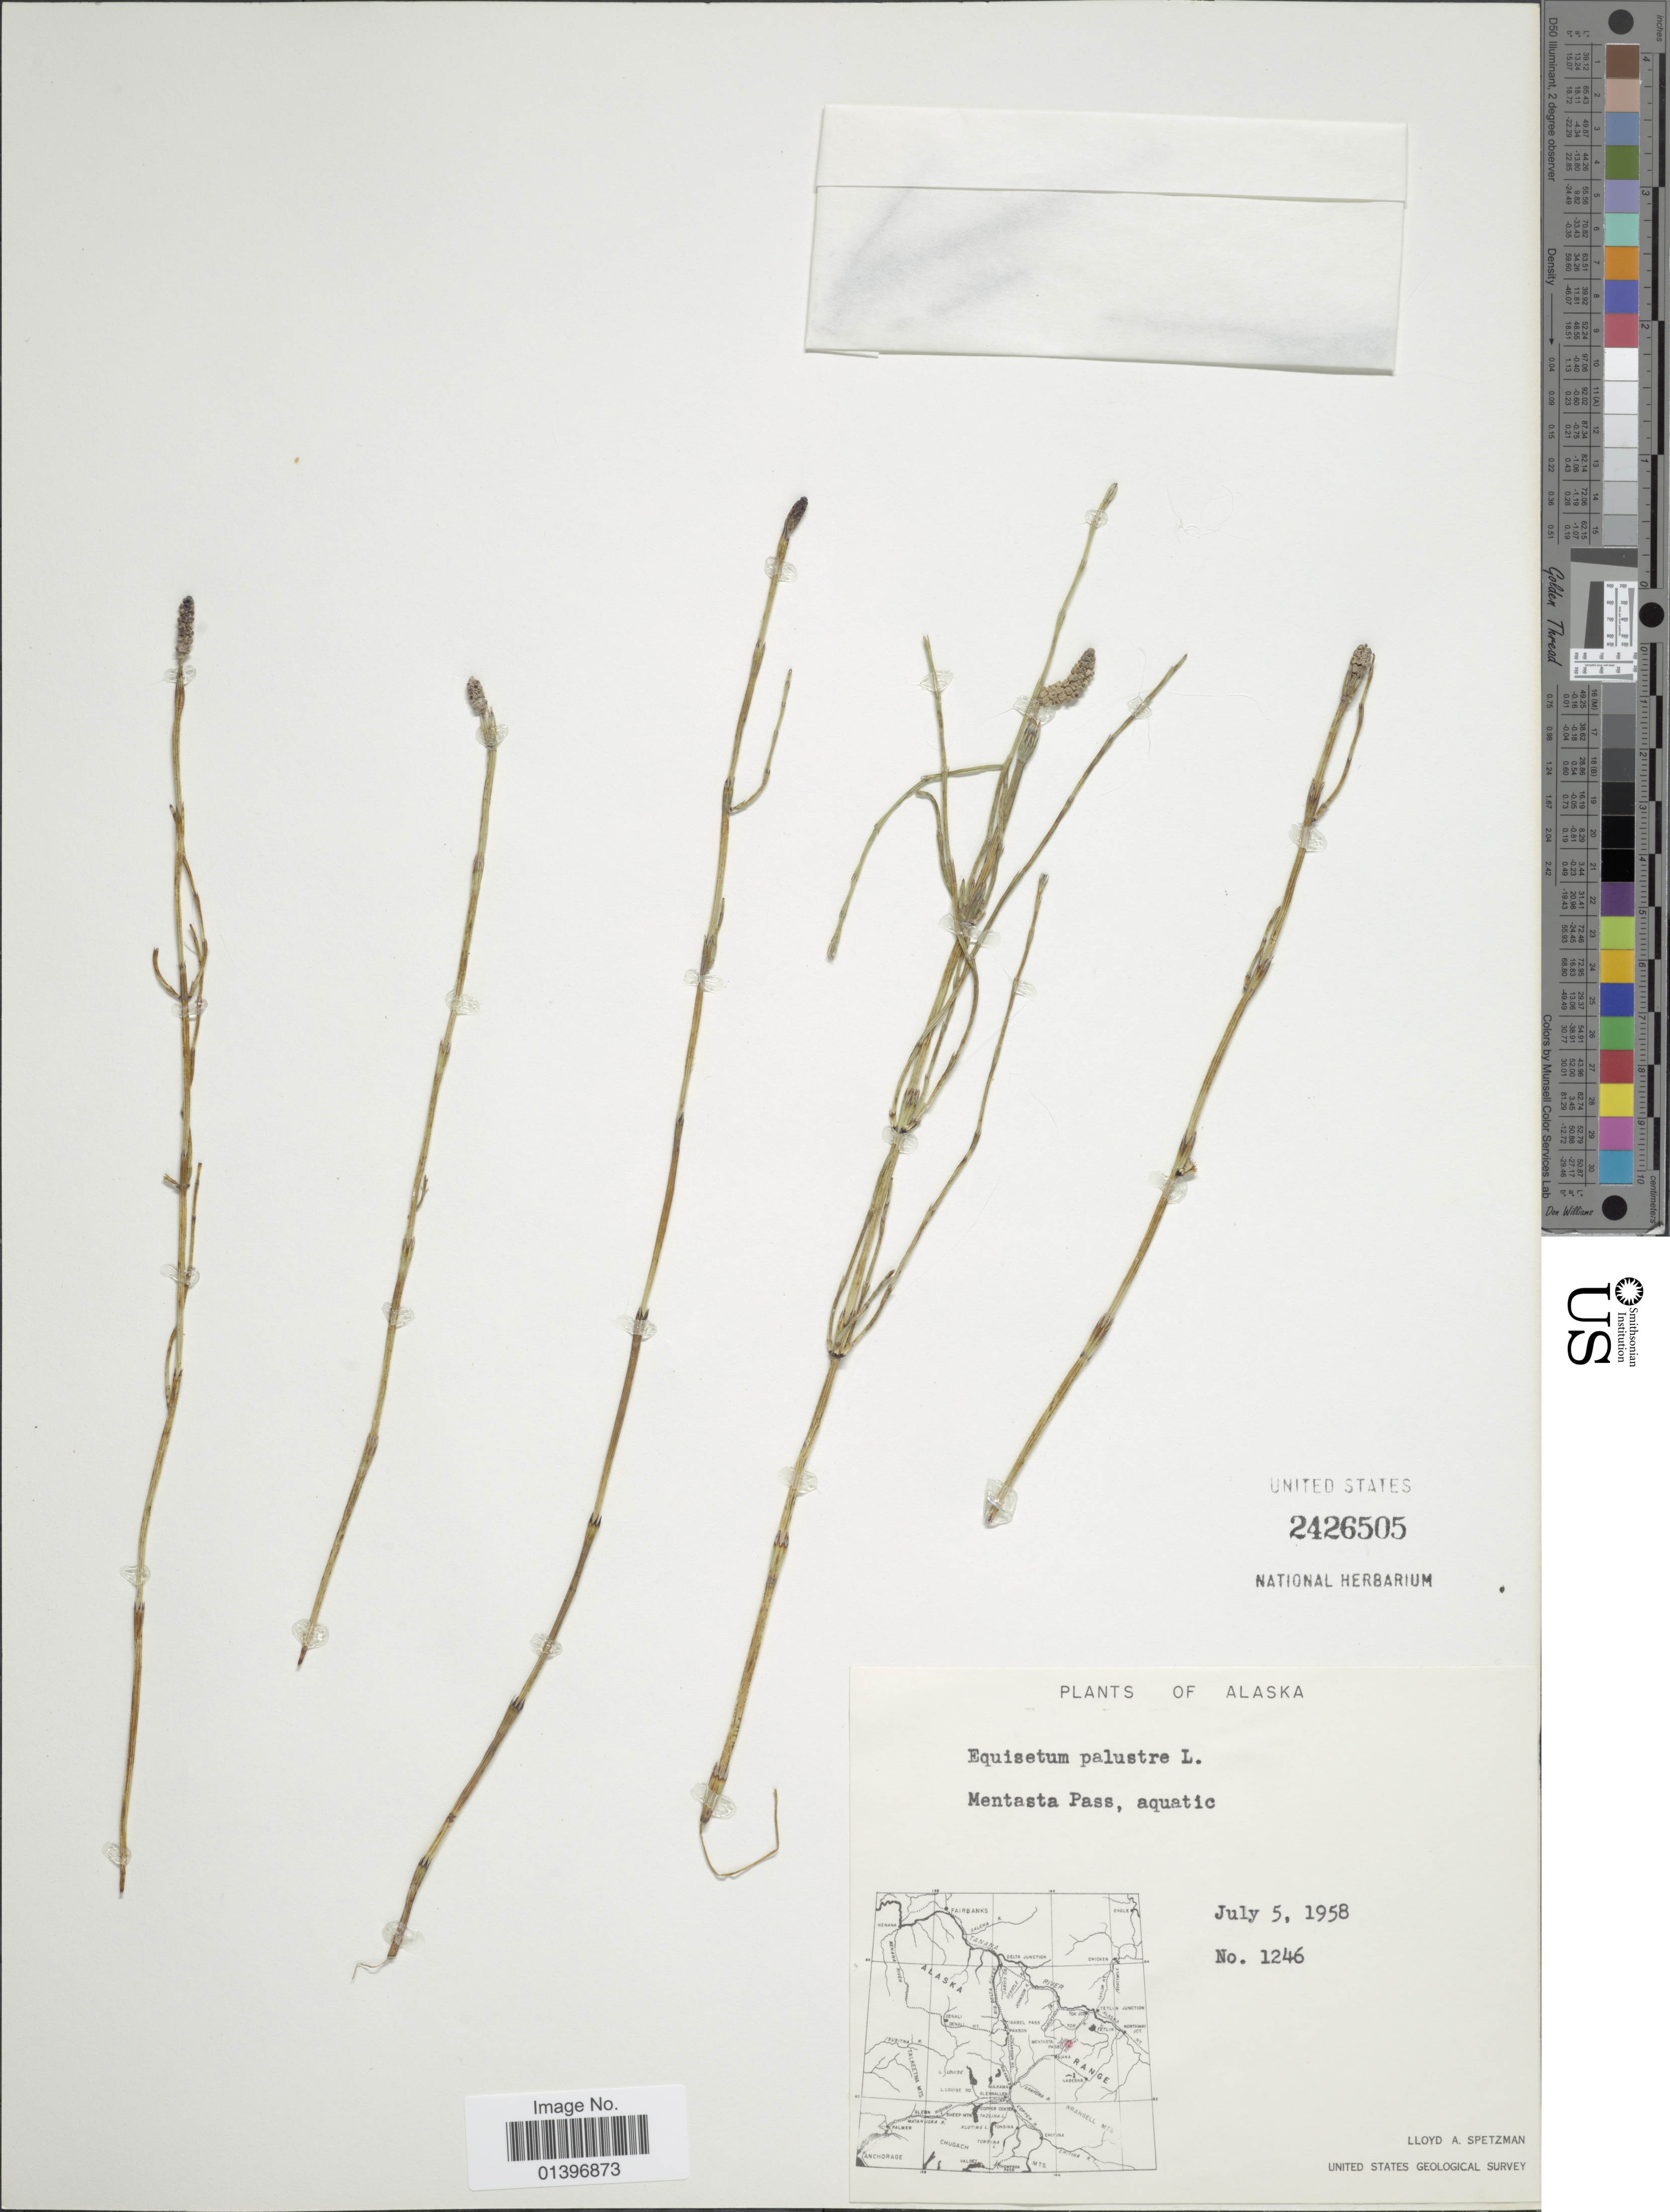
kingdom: Plantae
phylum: Tracheophyta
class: Polypodiopsida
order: Equisetales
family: Equisetaceae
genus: Equisetum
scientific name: Equisetum palustre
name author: L.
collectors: L. Spetzman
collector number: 1246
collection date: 1958-07-05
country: United States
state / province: Alaska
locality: Mentasta Pass, aquatic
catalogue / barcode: US 2426505